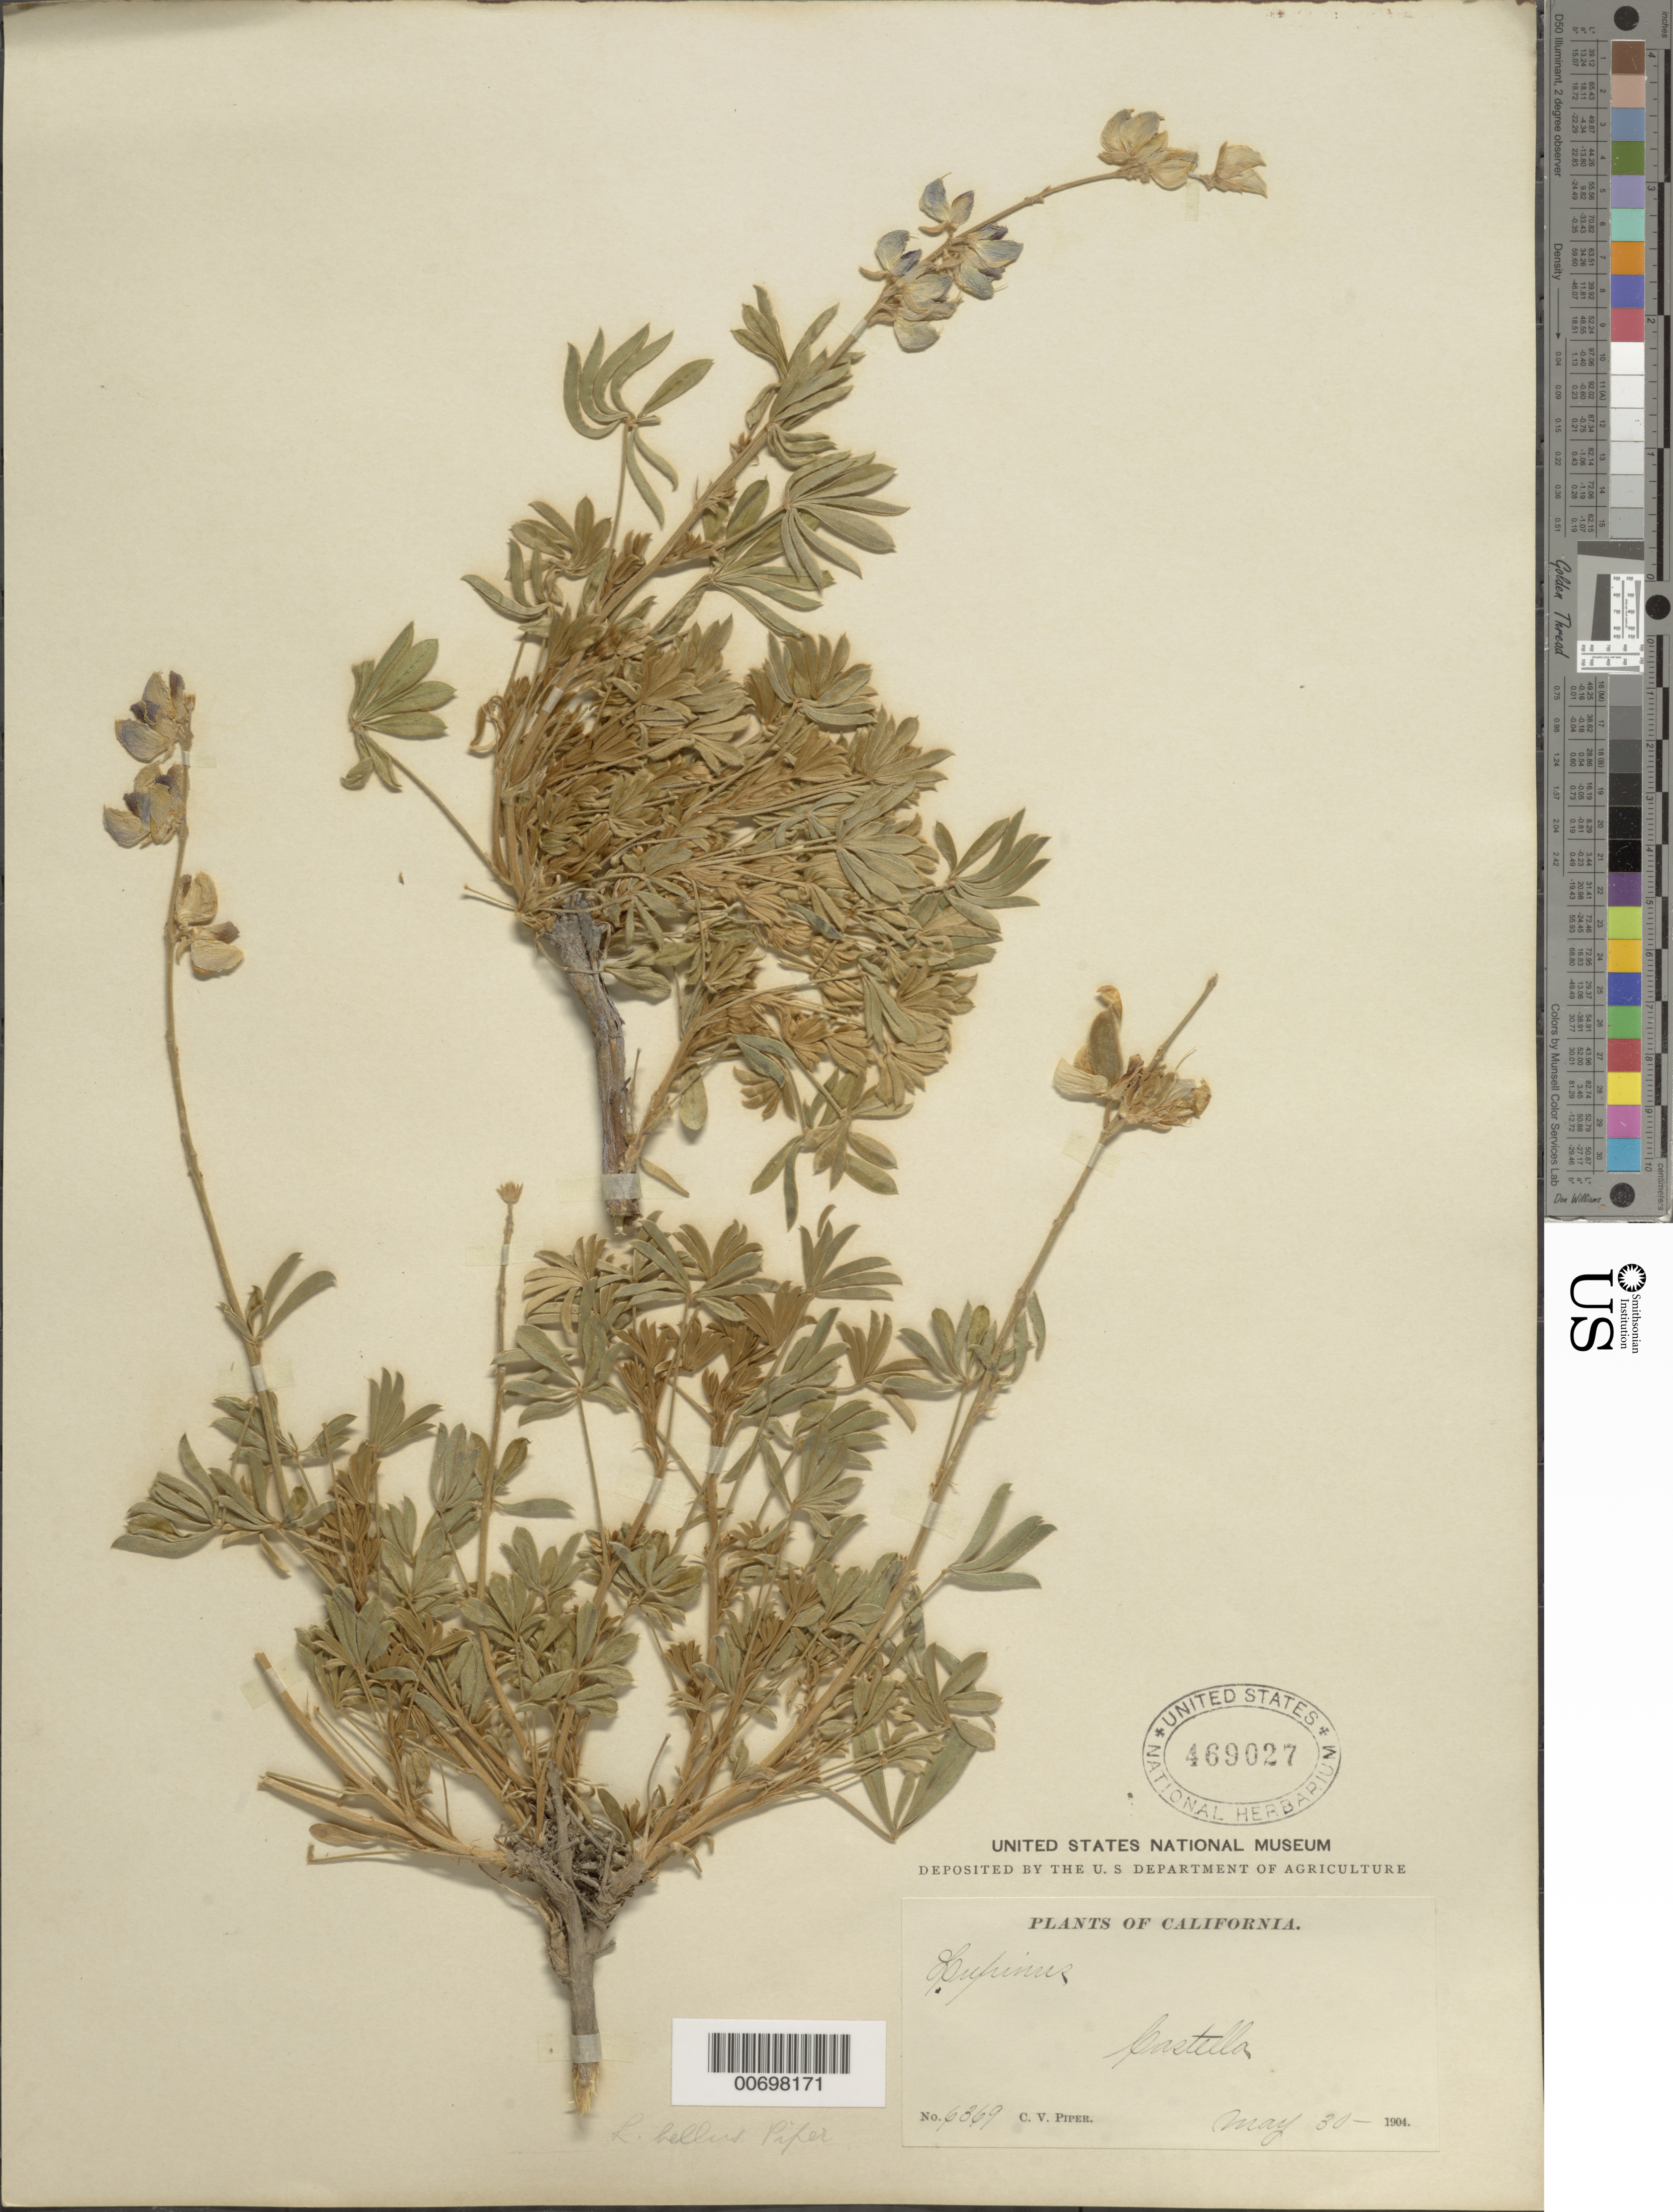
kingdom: Plantae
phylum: Tracheophyta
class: Magnoliopsida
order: Fabales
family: Fabaceae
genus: Lupinus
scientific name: Lupinus albifrons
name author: Benth.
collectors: C. V. Piper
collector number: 6369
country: United States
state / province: California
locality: Castilla.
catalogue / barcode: US 469027